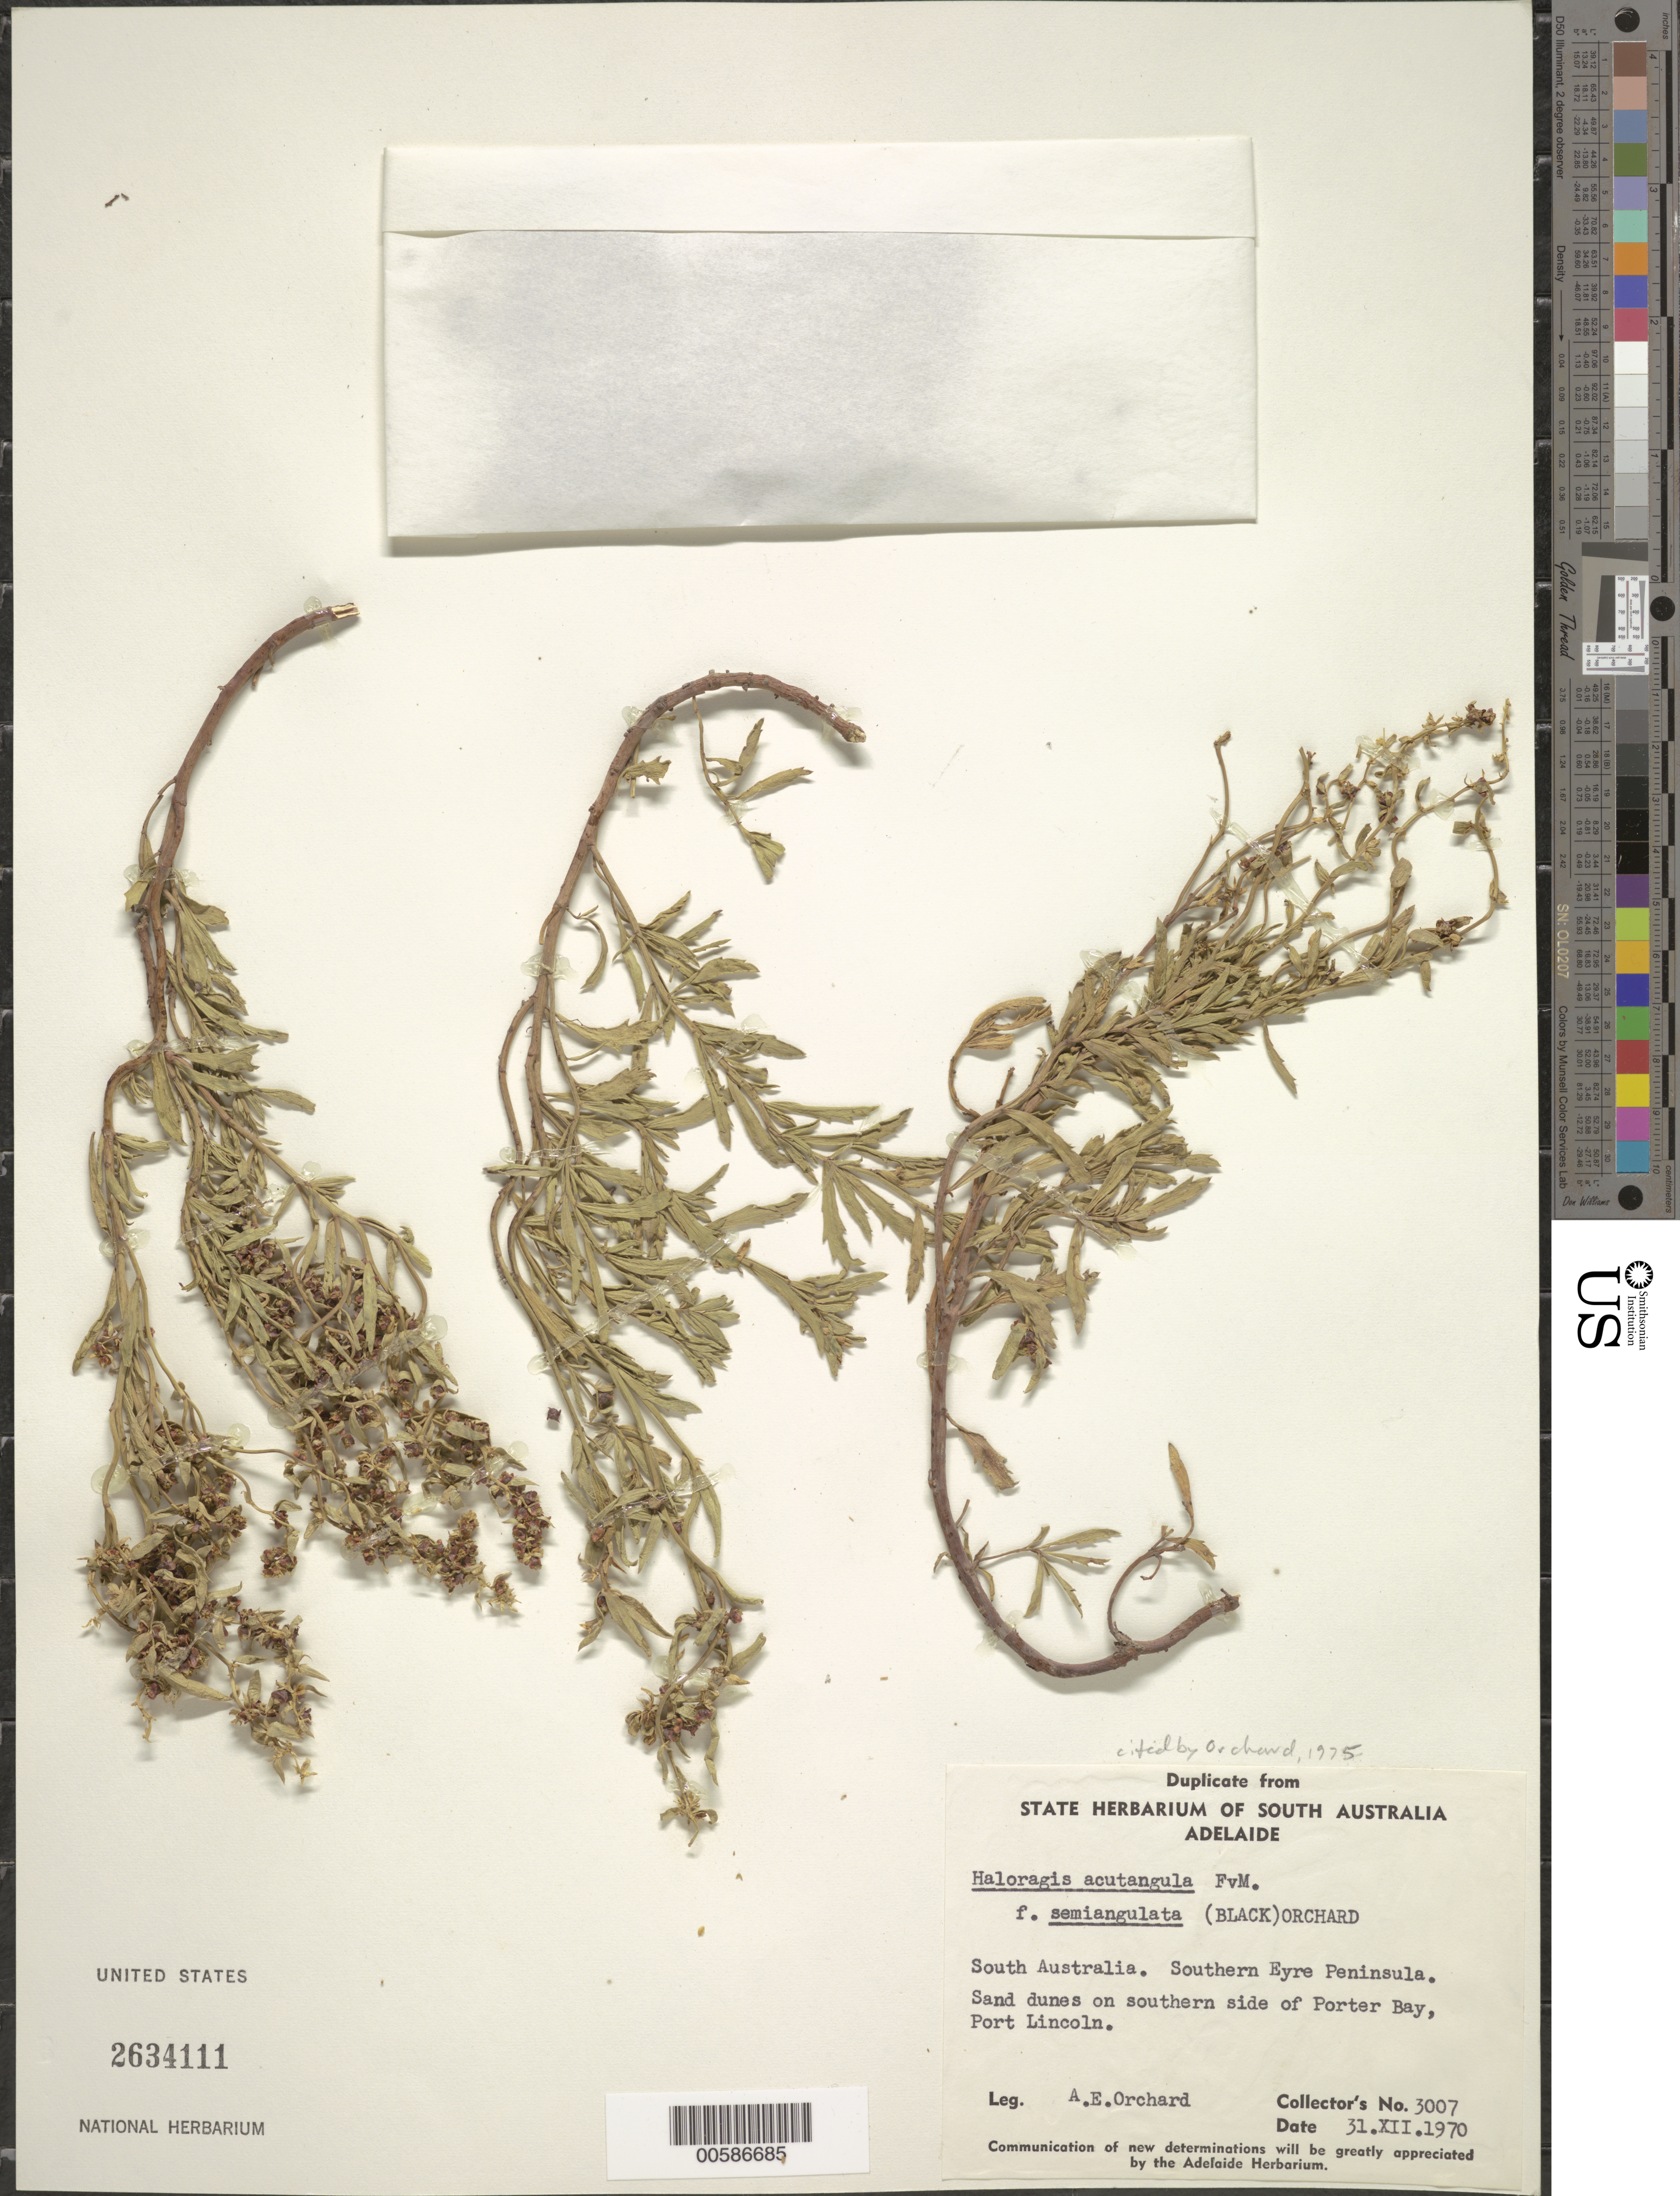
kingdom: Plantae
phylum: Tracheophyta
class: Magnoliopsida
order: Saxifragales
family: Haloragaceae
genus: Haloragis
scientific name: Haloragis acutangula f. semiangulata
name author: (J.M. Black) Orchard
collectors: A. E. Orchard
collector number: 3007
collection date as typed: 31 Dec 1970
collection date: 1970-12-31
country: Australia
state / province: South Australia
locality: Southern Eyre Peninsula, Porter Bay, Port Lincoln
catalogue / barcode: US 2634111